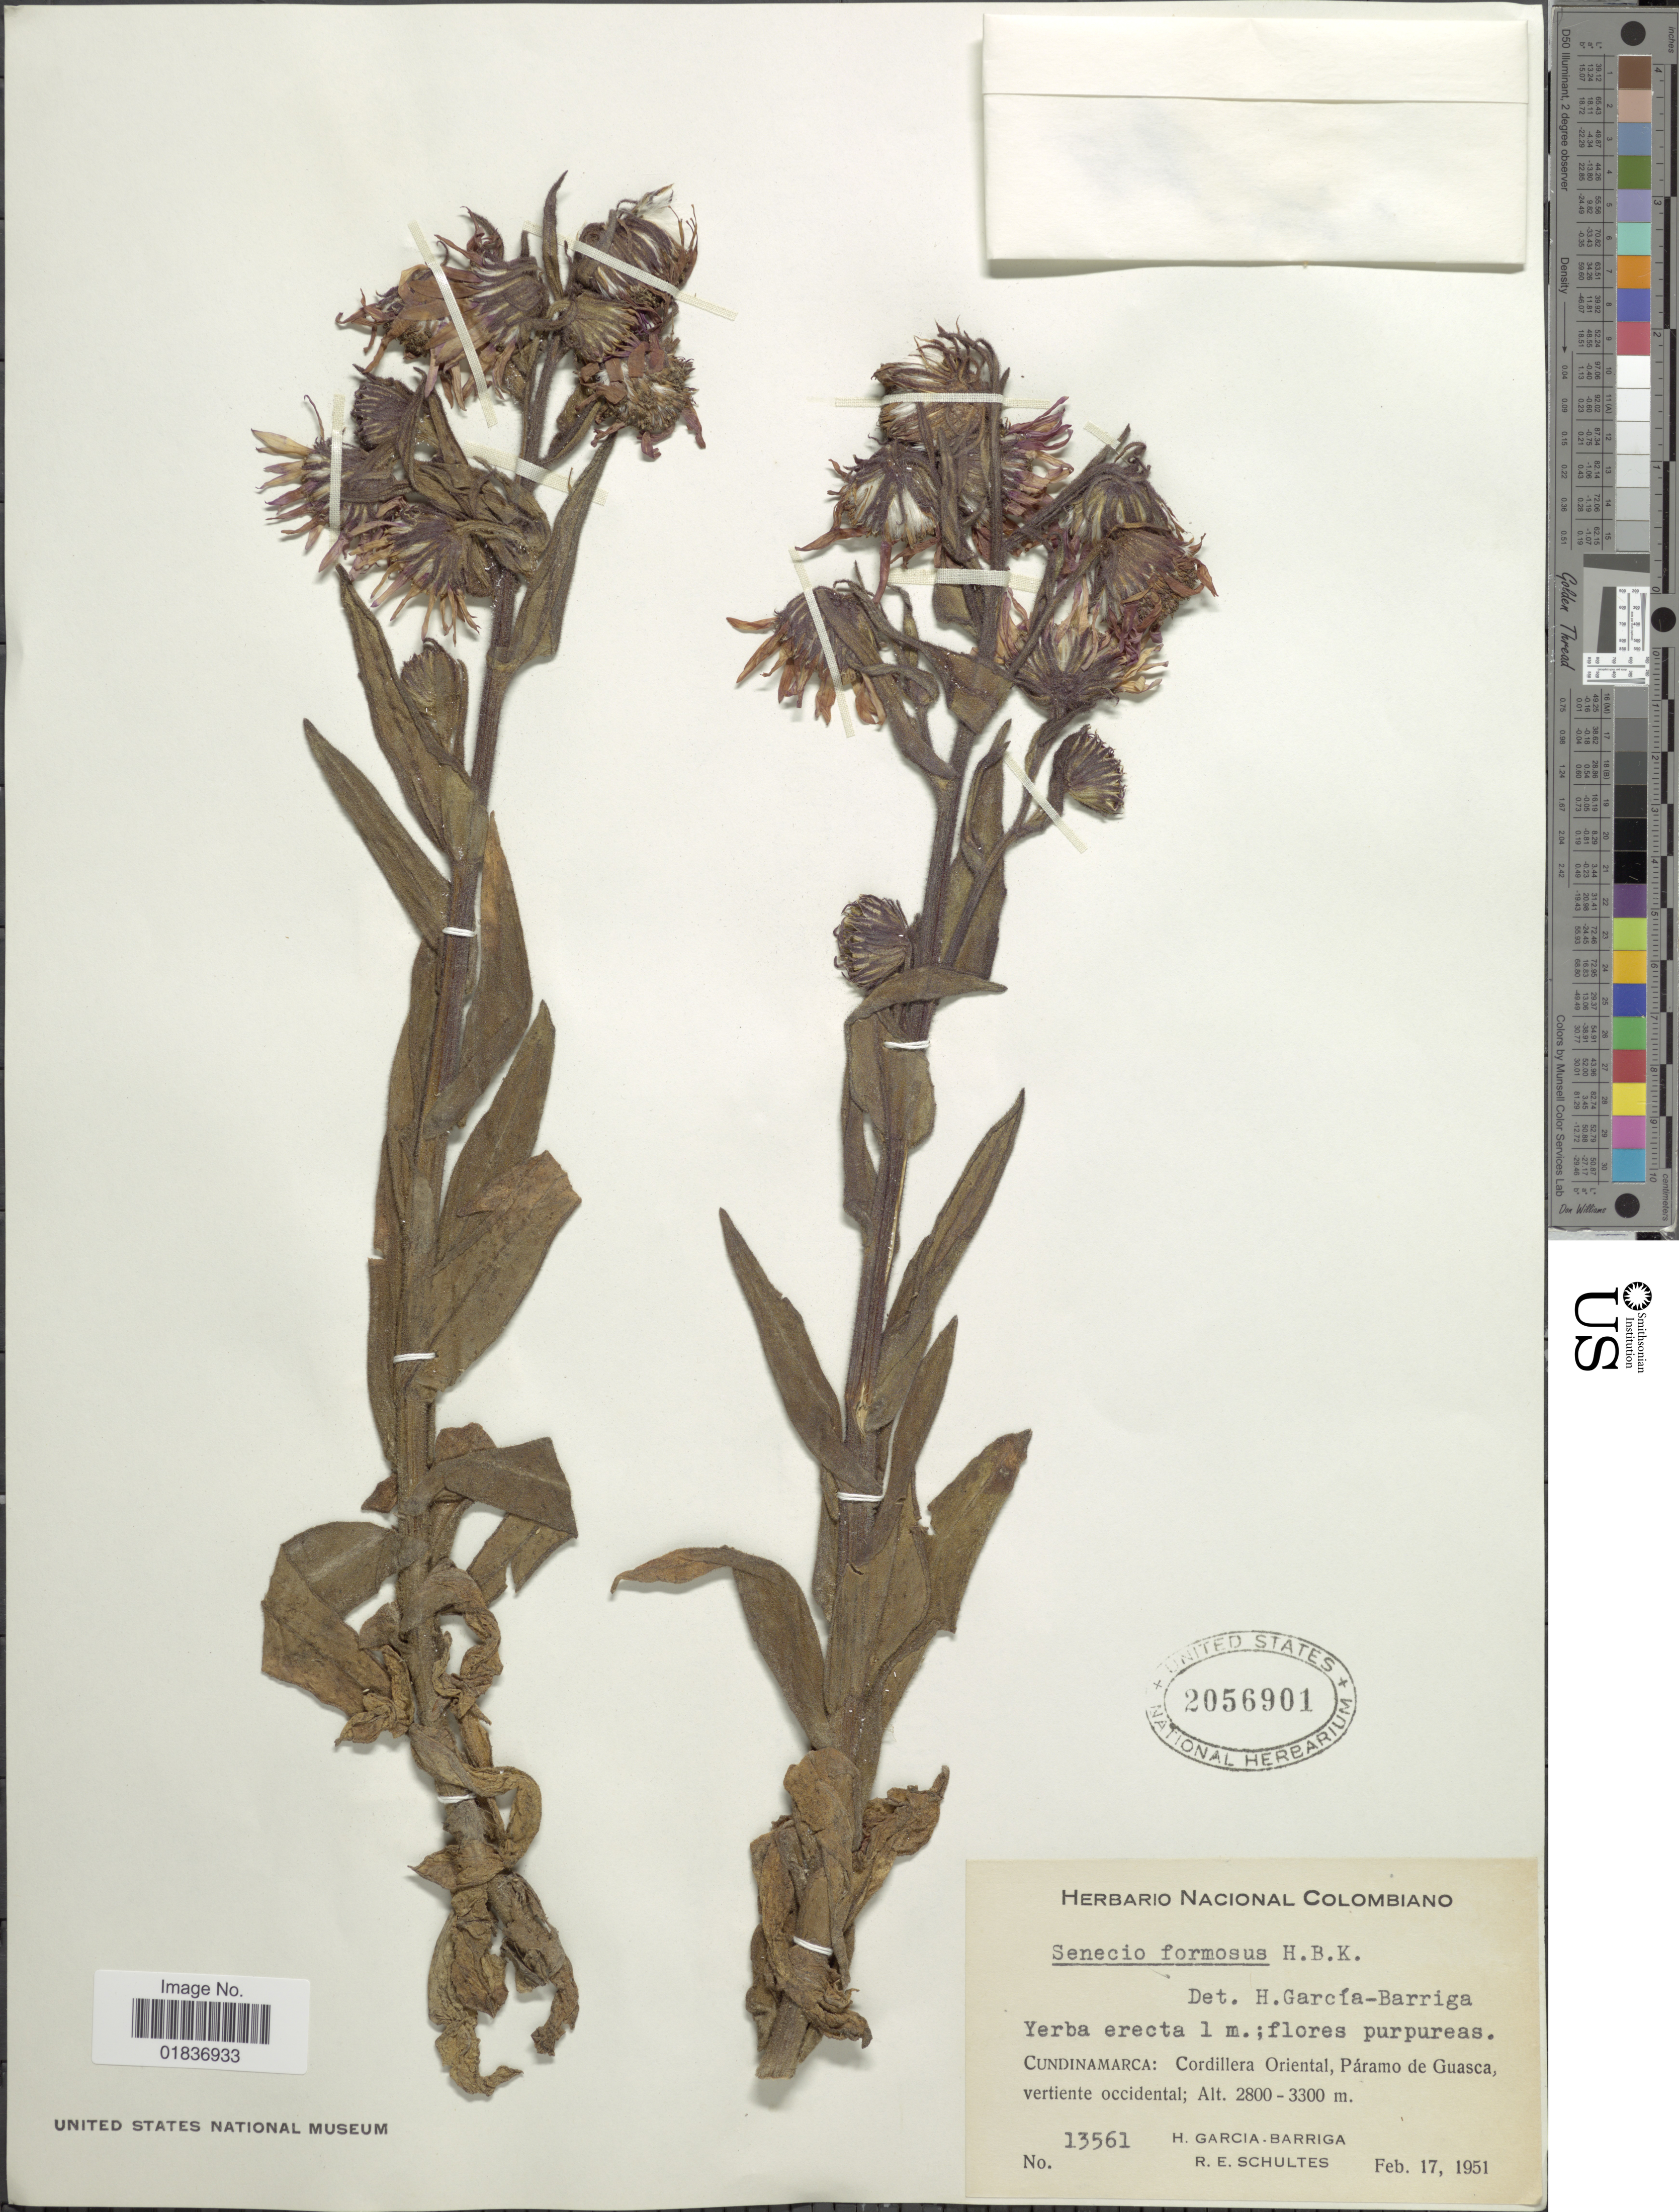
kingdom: Plantae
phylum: Tracheophyta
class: Magnoliopsida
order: Asterales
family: Asteraceae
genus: Senecio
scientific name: Senecio wedglacialis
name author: Cuatrec.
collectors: H. García Barriga & R. E. Schultes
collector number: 13561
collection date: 1951-02-17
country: Colombia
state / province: Cundinamarca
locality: Cundinamarca: Cordillera Oriental, Paramo de Guasca, vertiente occidental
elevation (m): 2800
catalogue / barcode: US 2056901